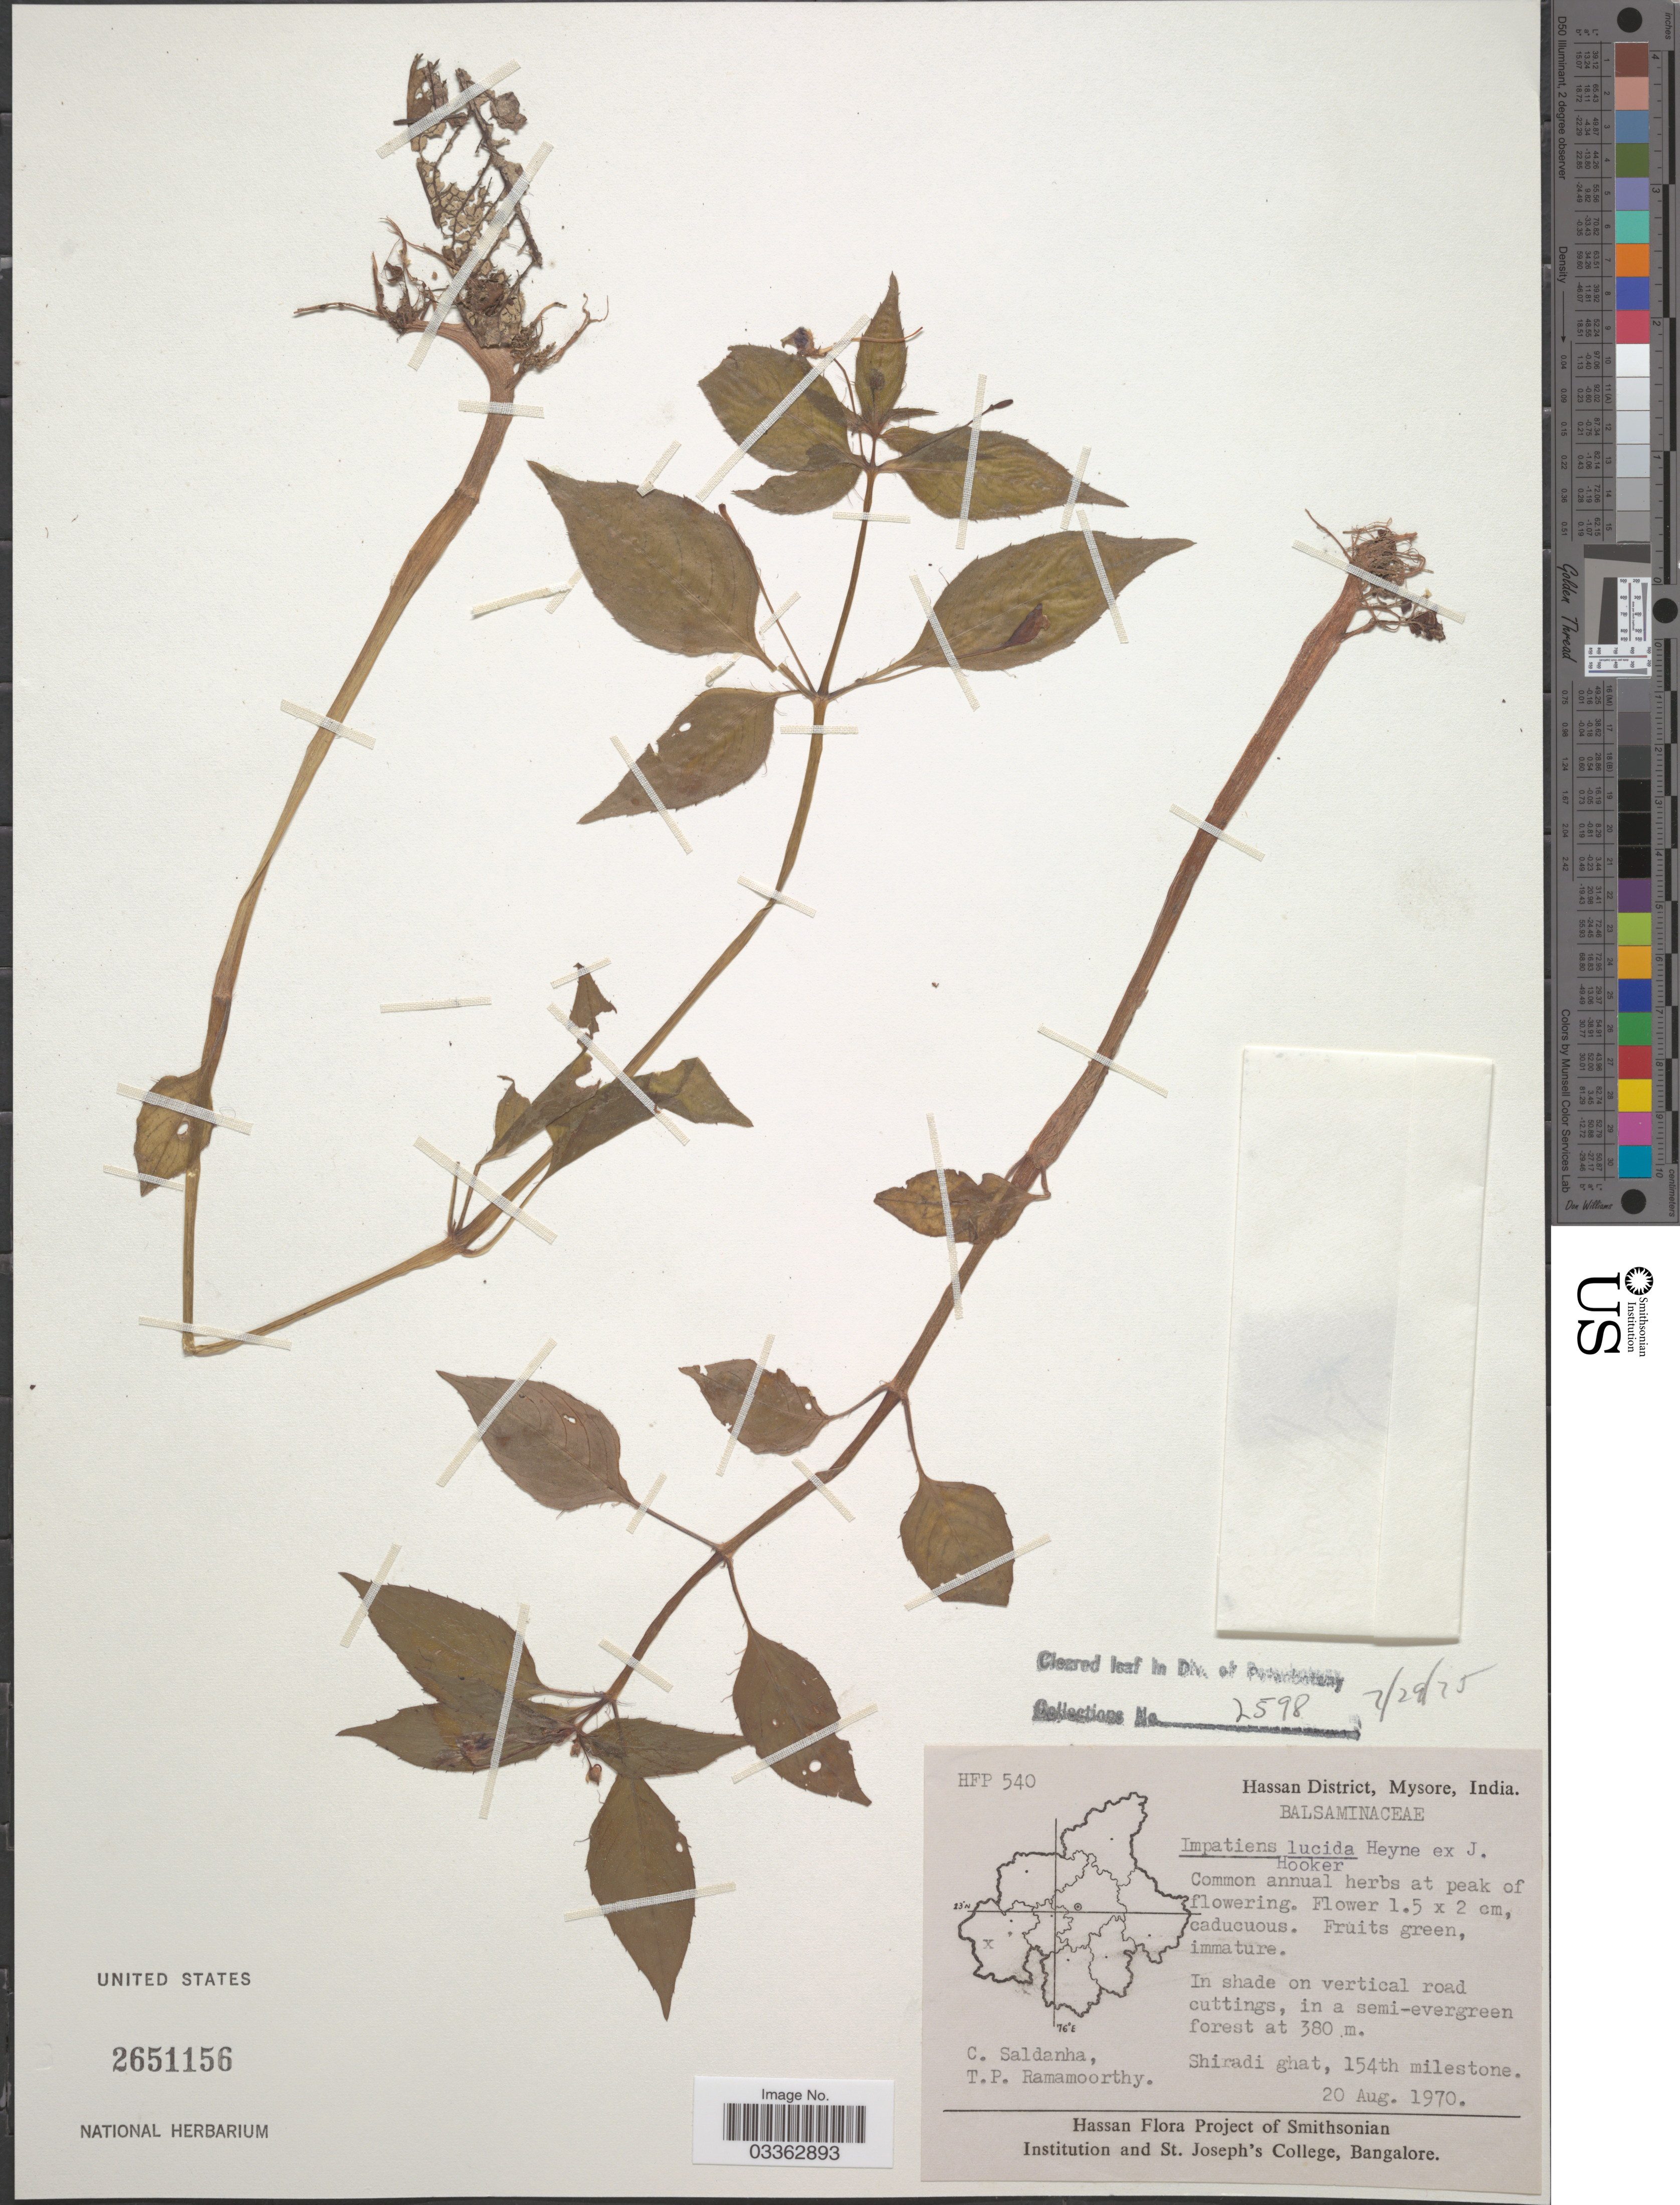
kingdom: Plantae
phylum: Tracheophyta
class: Magnoliopsida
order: Ericales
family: Balsaminaceae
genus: Impatiens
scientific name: Impatiens lucida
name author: B. Heyne ex Hook. f.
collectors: C. Saldanha & T. P. Ramamoorthy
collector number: HFP 540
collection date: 1970-08-20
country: India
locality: Hassan District, Mysore. Shiradi ghat, 154th milestone.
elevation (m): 380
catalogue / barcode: US 2651156